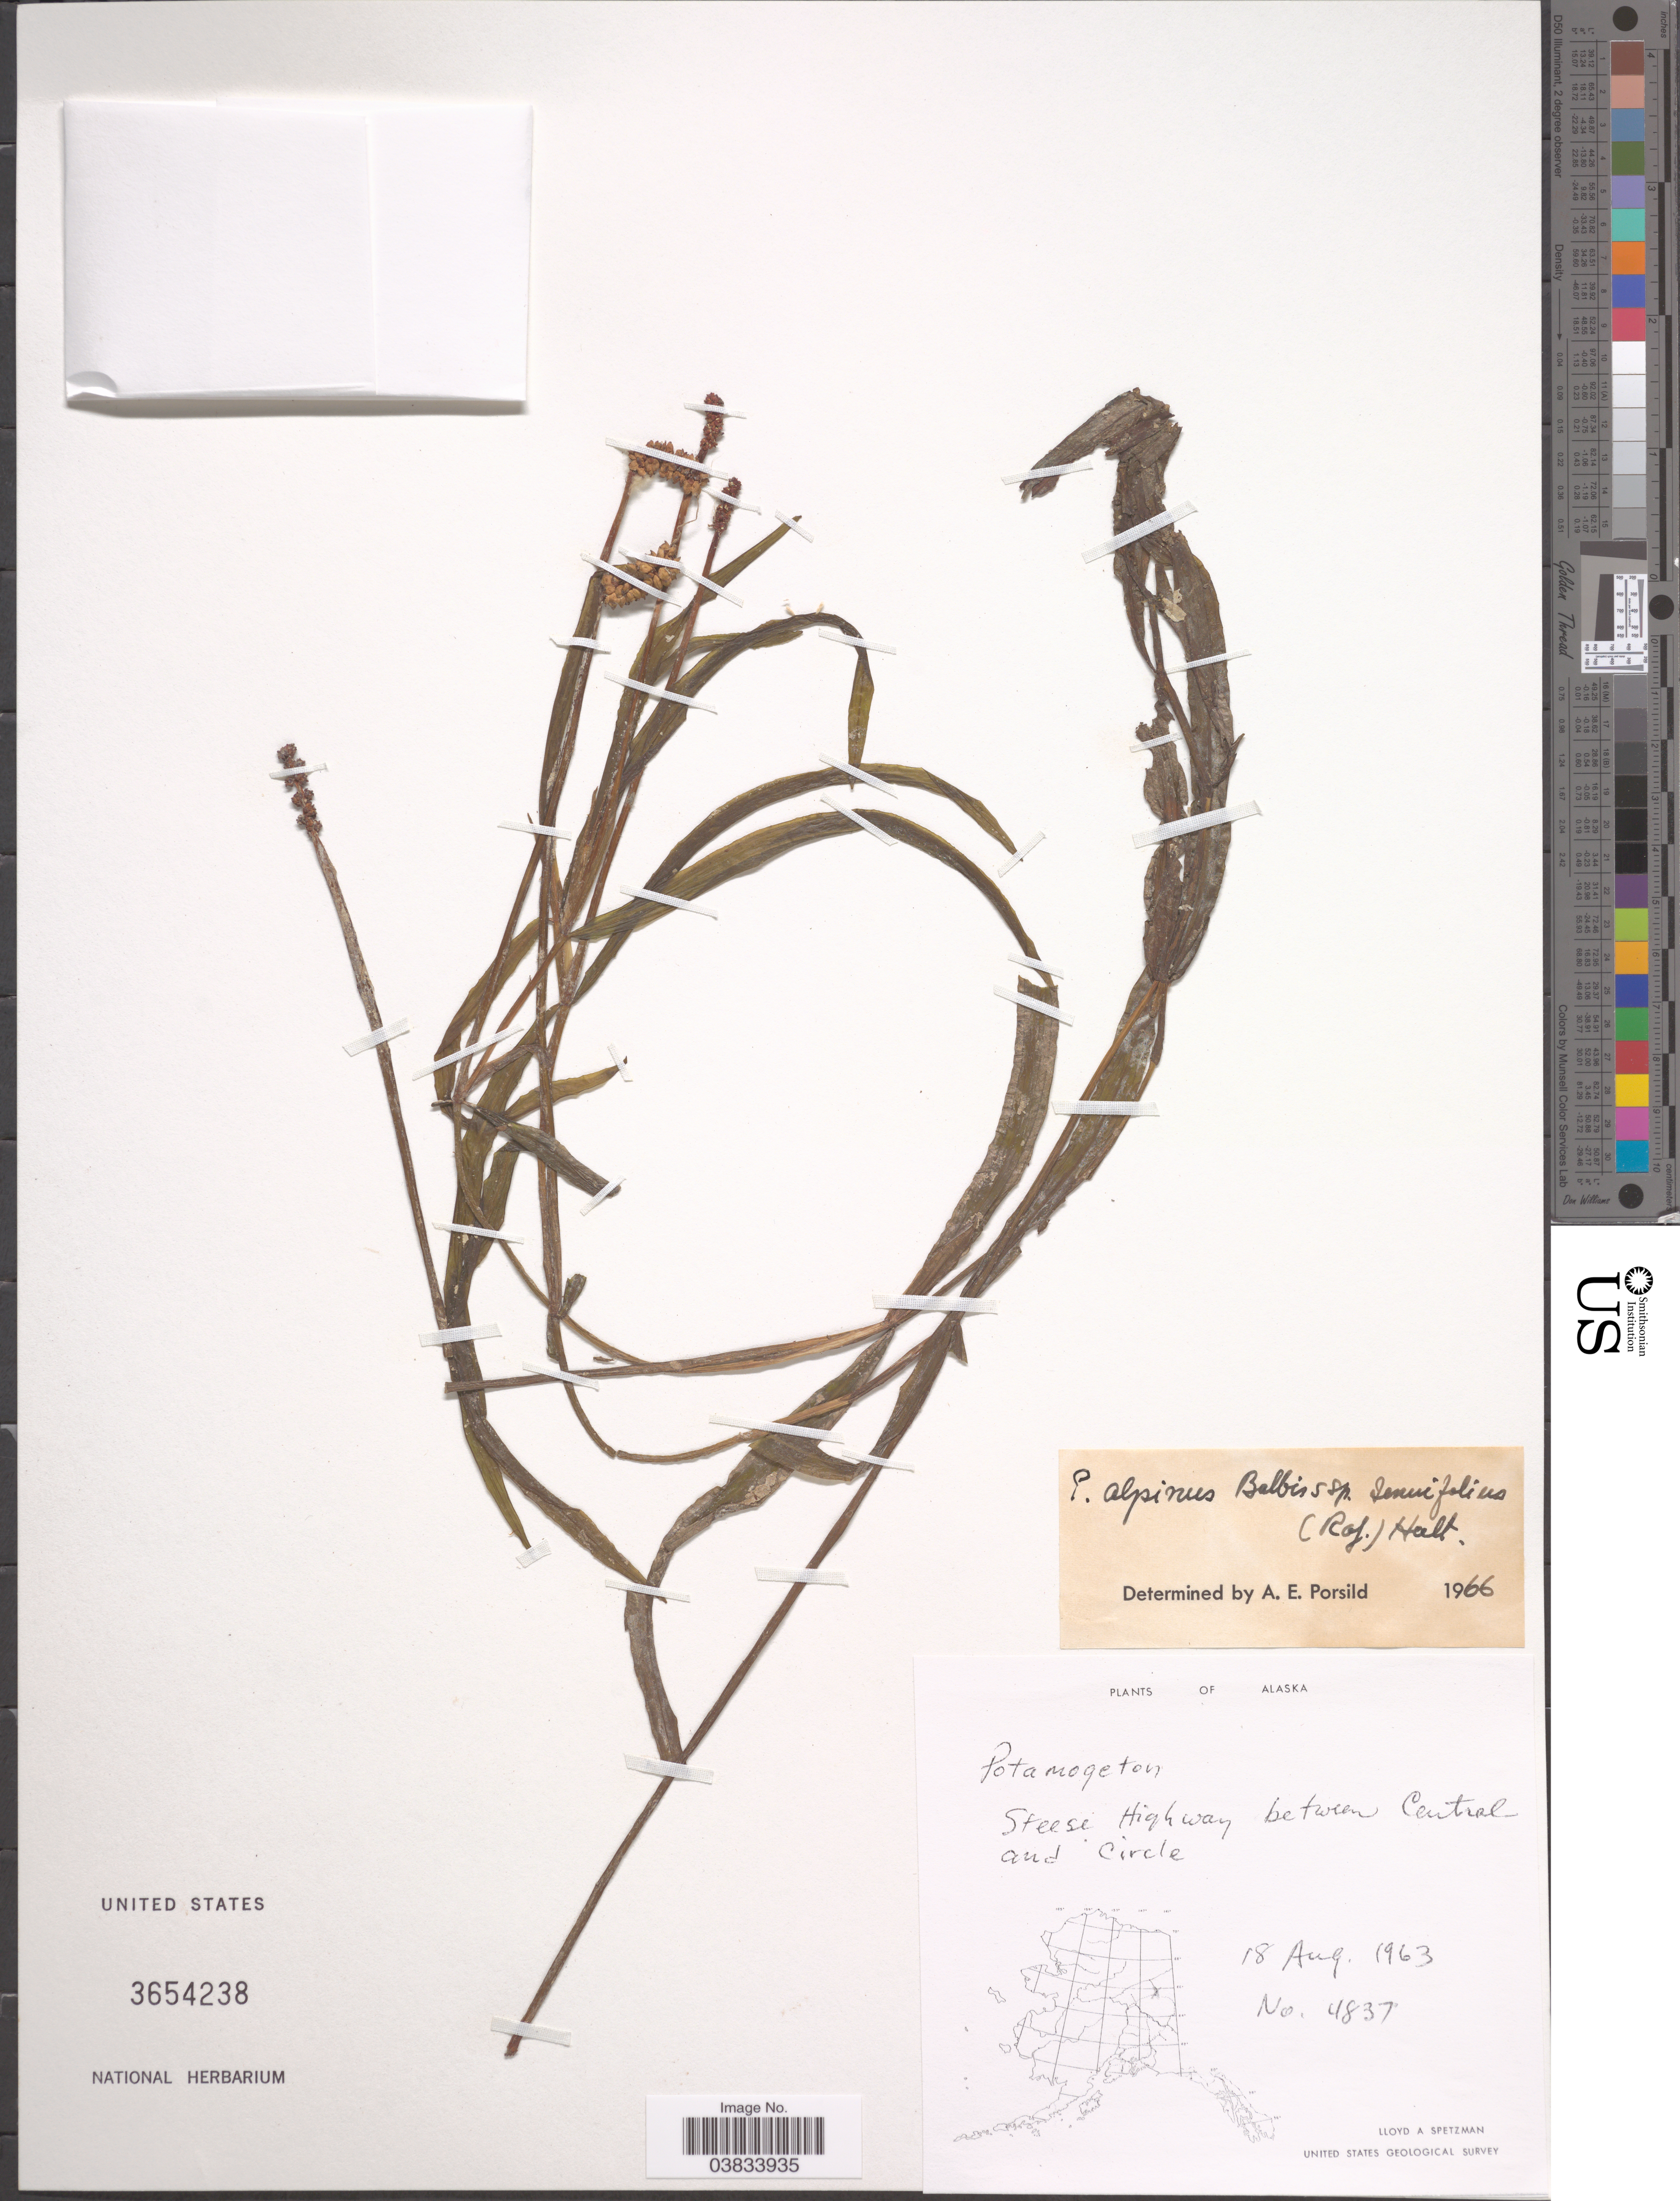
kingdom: Plantae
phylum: Tracheophyta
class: Liliopsida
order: Alismatales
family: Potamogetonaceae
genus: Potamogeton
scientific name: Potamogeton alpinus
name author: Balb.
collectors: L. Spetzman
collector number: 4837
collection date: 1963-08-18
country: United States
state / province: Alaska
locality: Steese Highway between Central and Circle.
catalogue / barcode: US 3654238